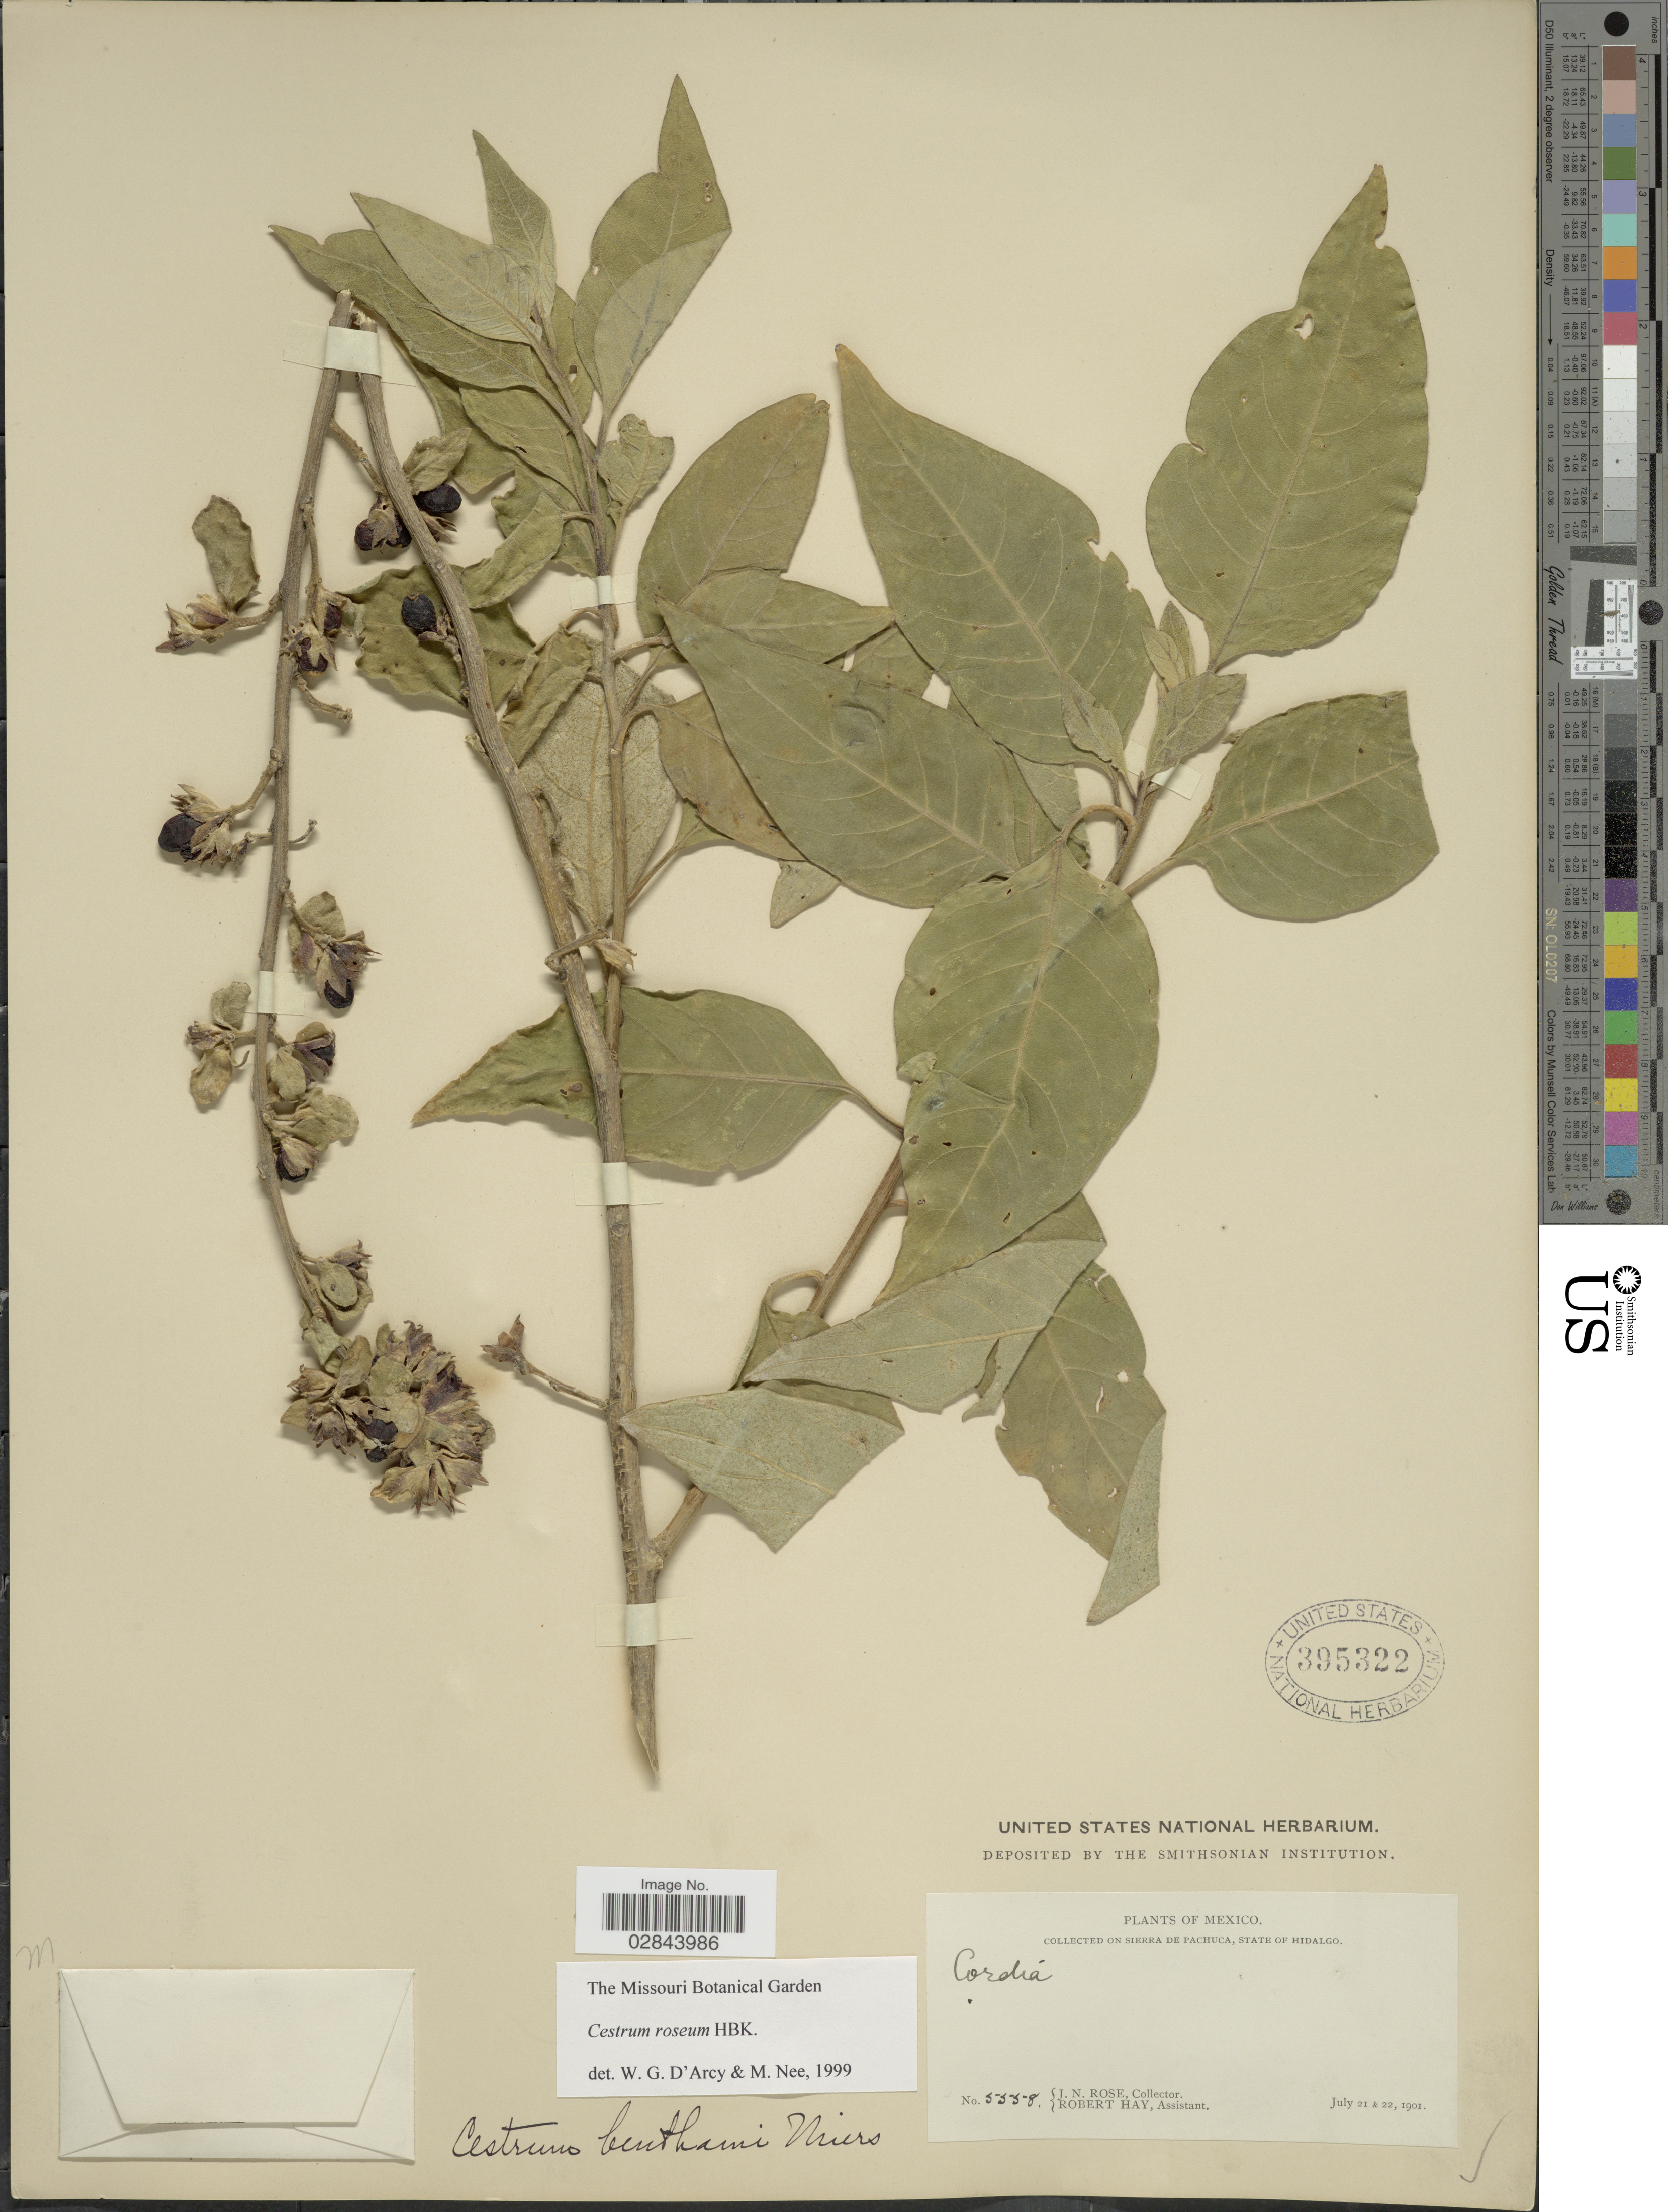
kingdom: Plantae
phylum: Tracheophyta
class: Magnoliopsida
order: Solanales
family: Solanaceae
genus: Cestrum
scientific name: Cestrum roseum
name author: Kunth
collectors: J. N. Rose & R. Hay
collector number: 5558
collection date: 1901-07-21/1901-07-22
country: Mexico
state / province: Hidalgo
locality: On Sierra de Pachuca.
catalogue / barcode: US 395322